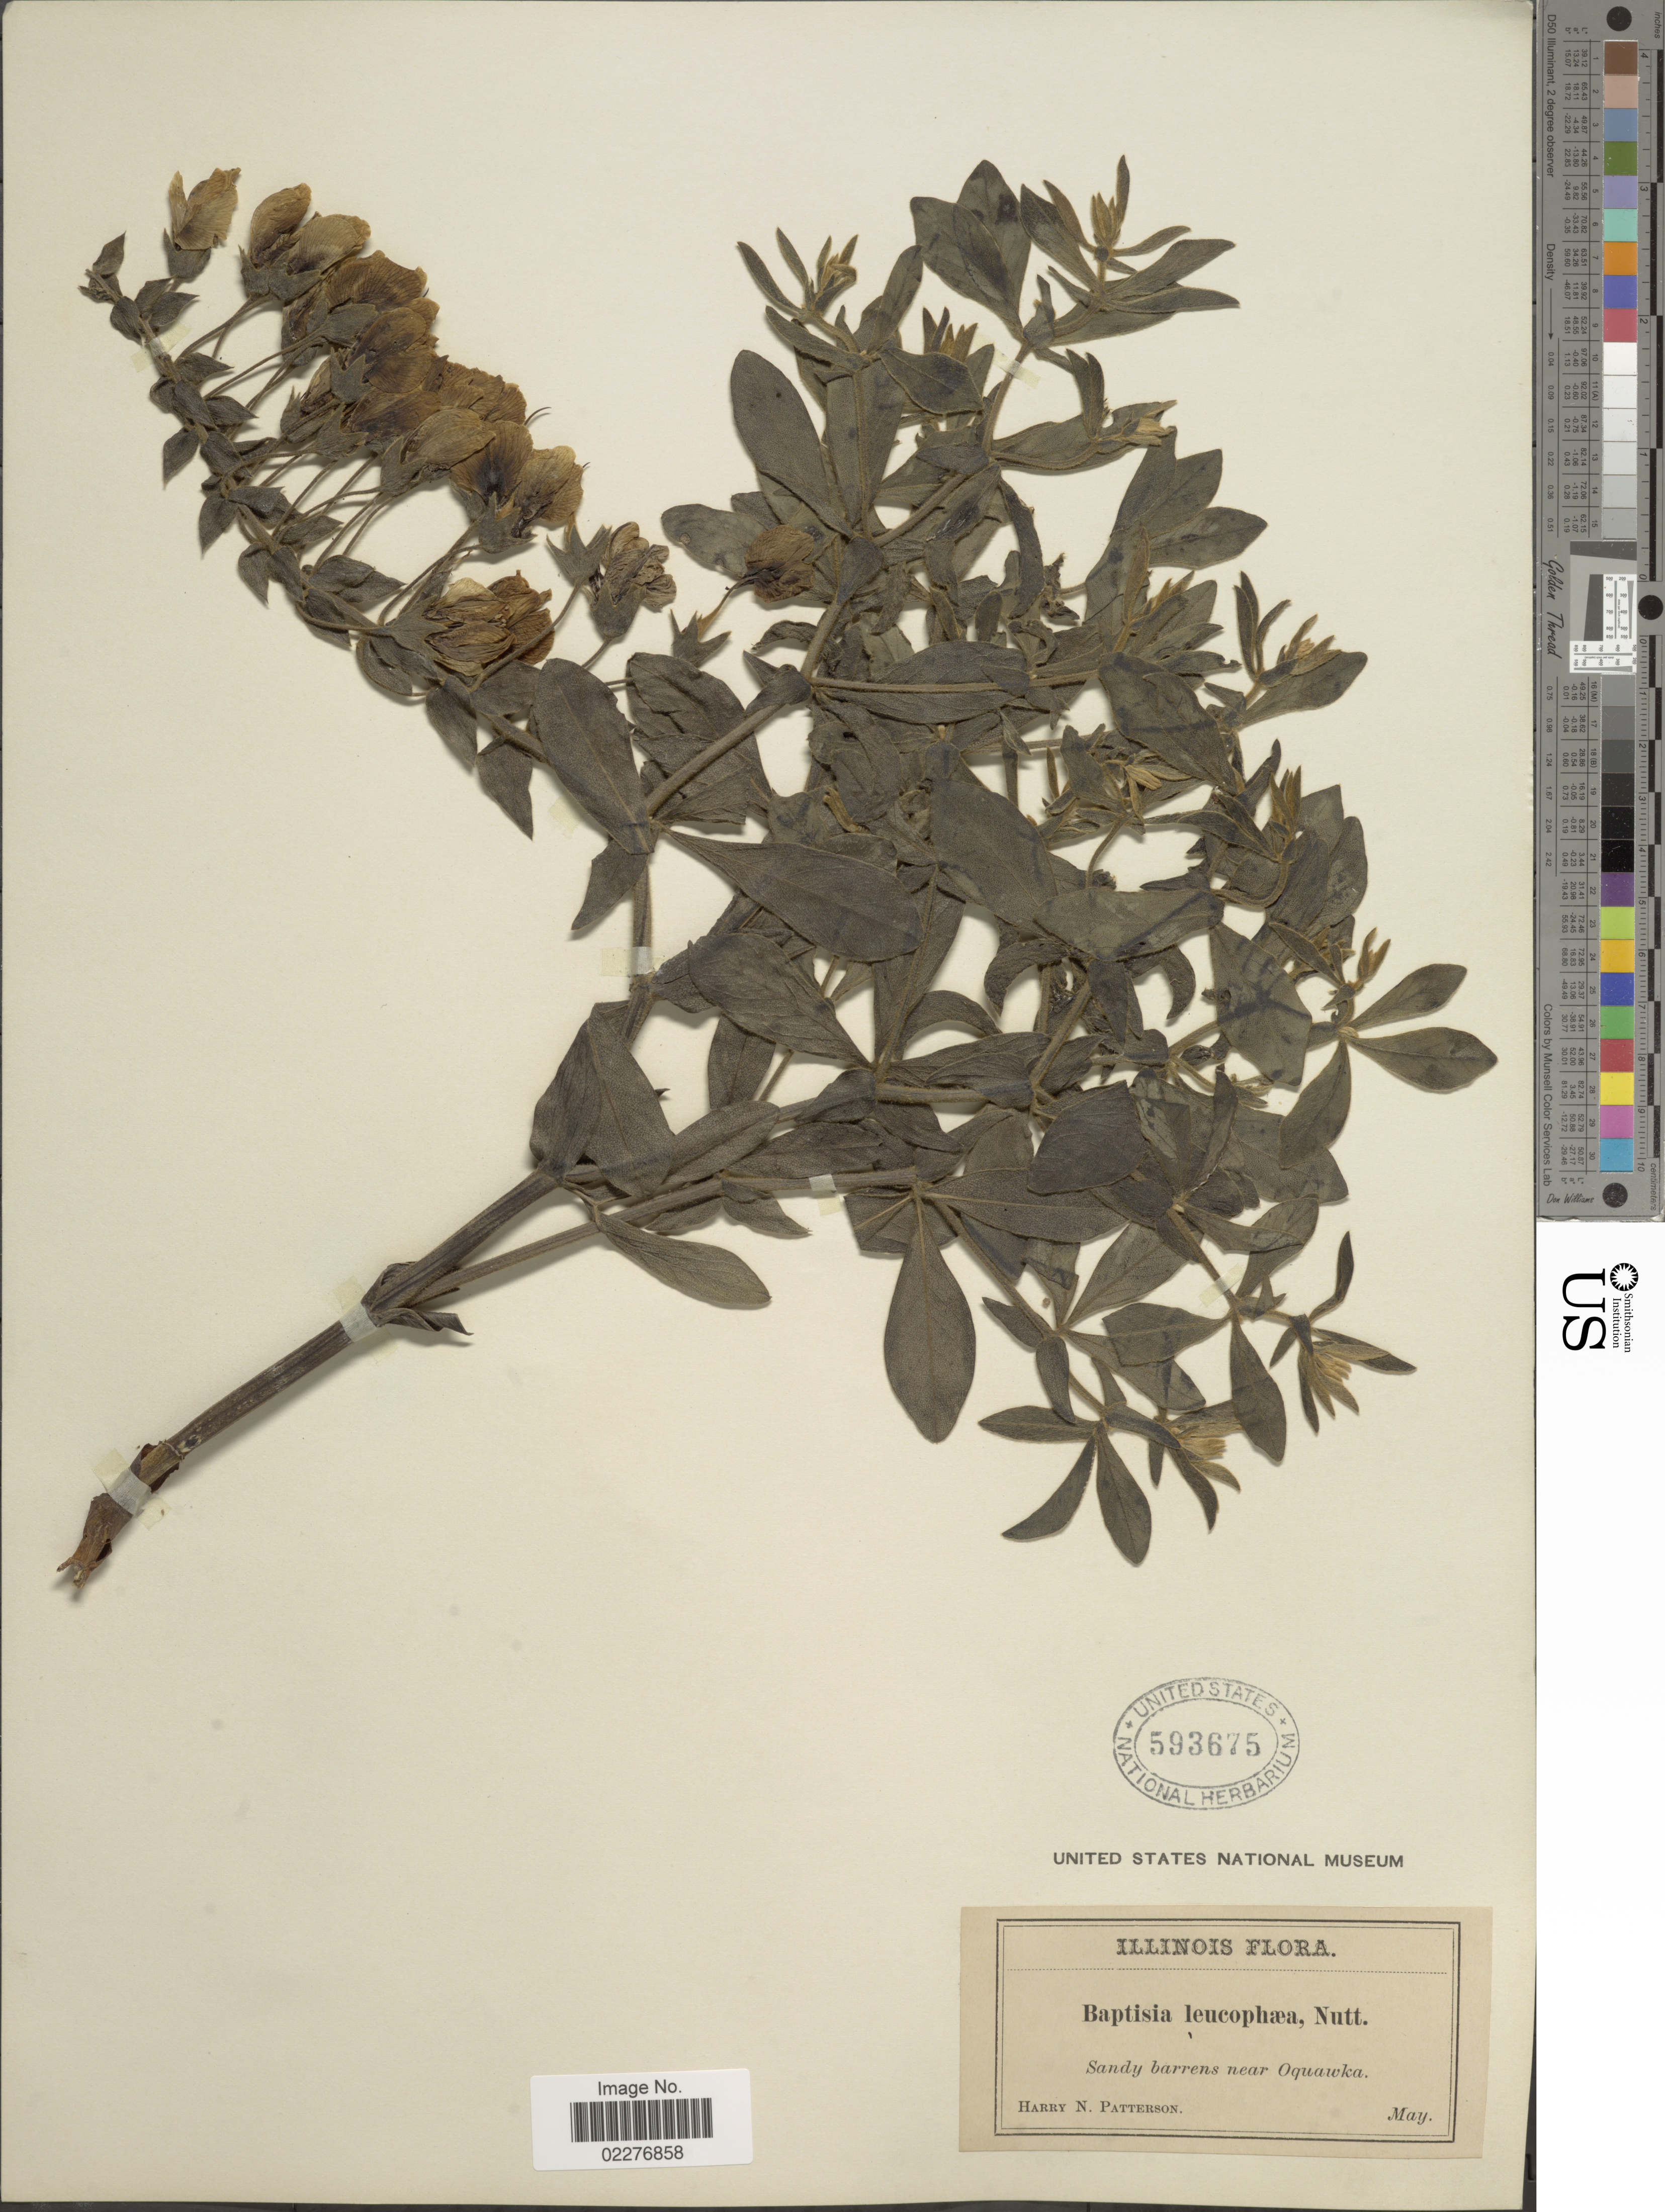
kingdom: Plantae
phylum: Tracheophyta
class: Magnoliopsida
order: Fabales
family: Fabaceae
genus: Baptisia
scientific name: Baptisia leucophaea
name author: Nutt.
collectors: H. N. Patterson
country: United States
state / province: Illinois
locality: Sandy barrens near Oquawka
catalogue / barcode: US 593675